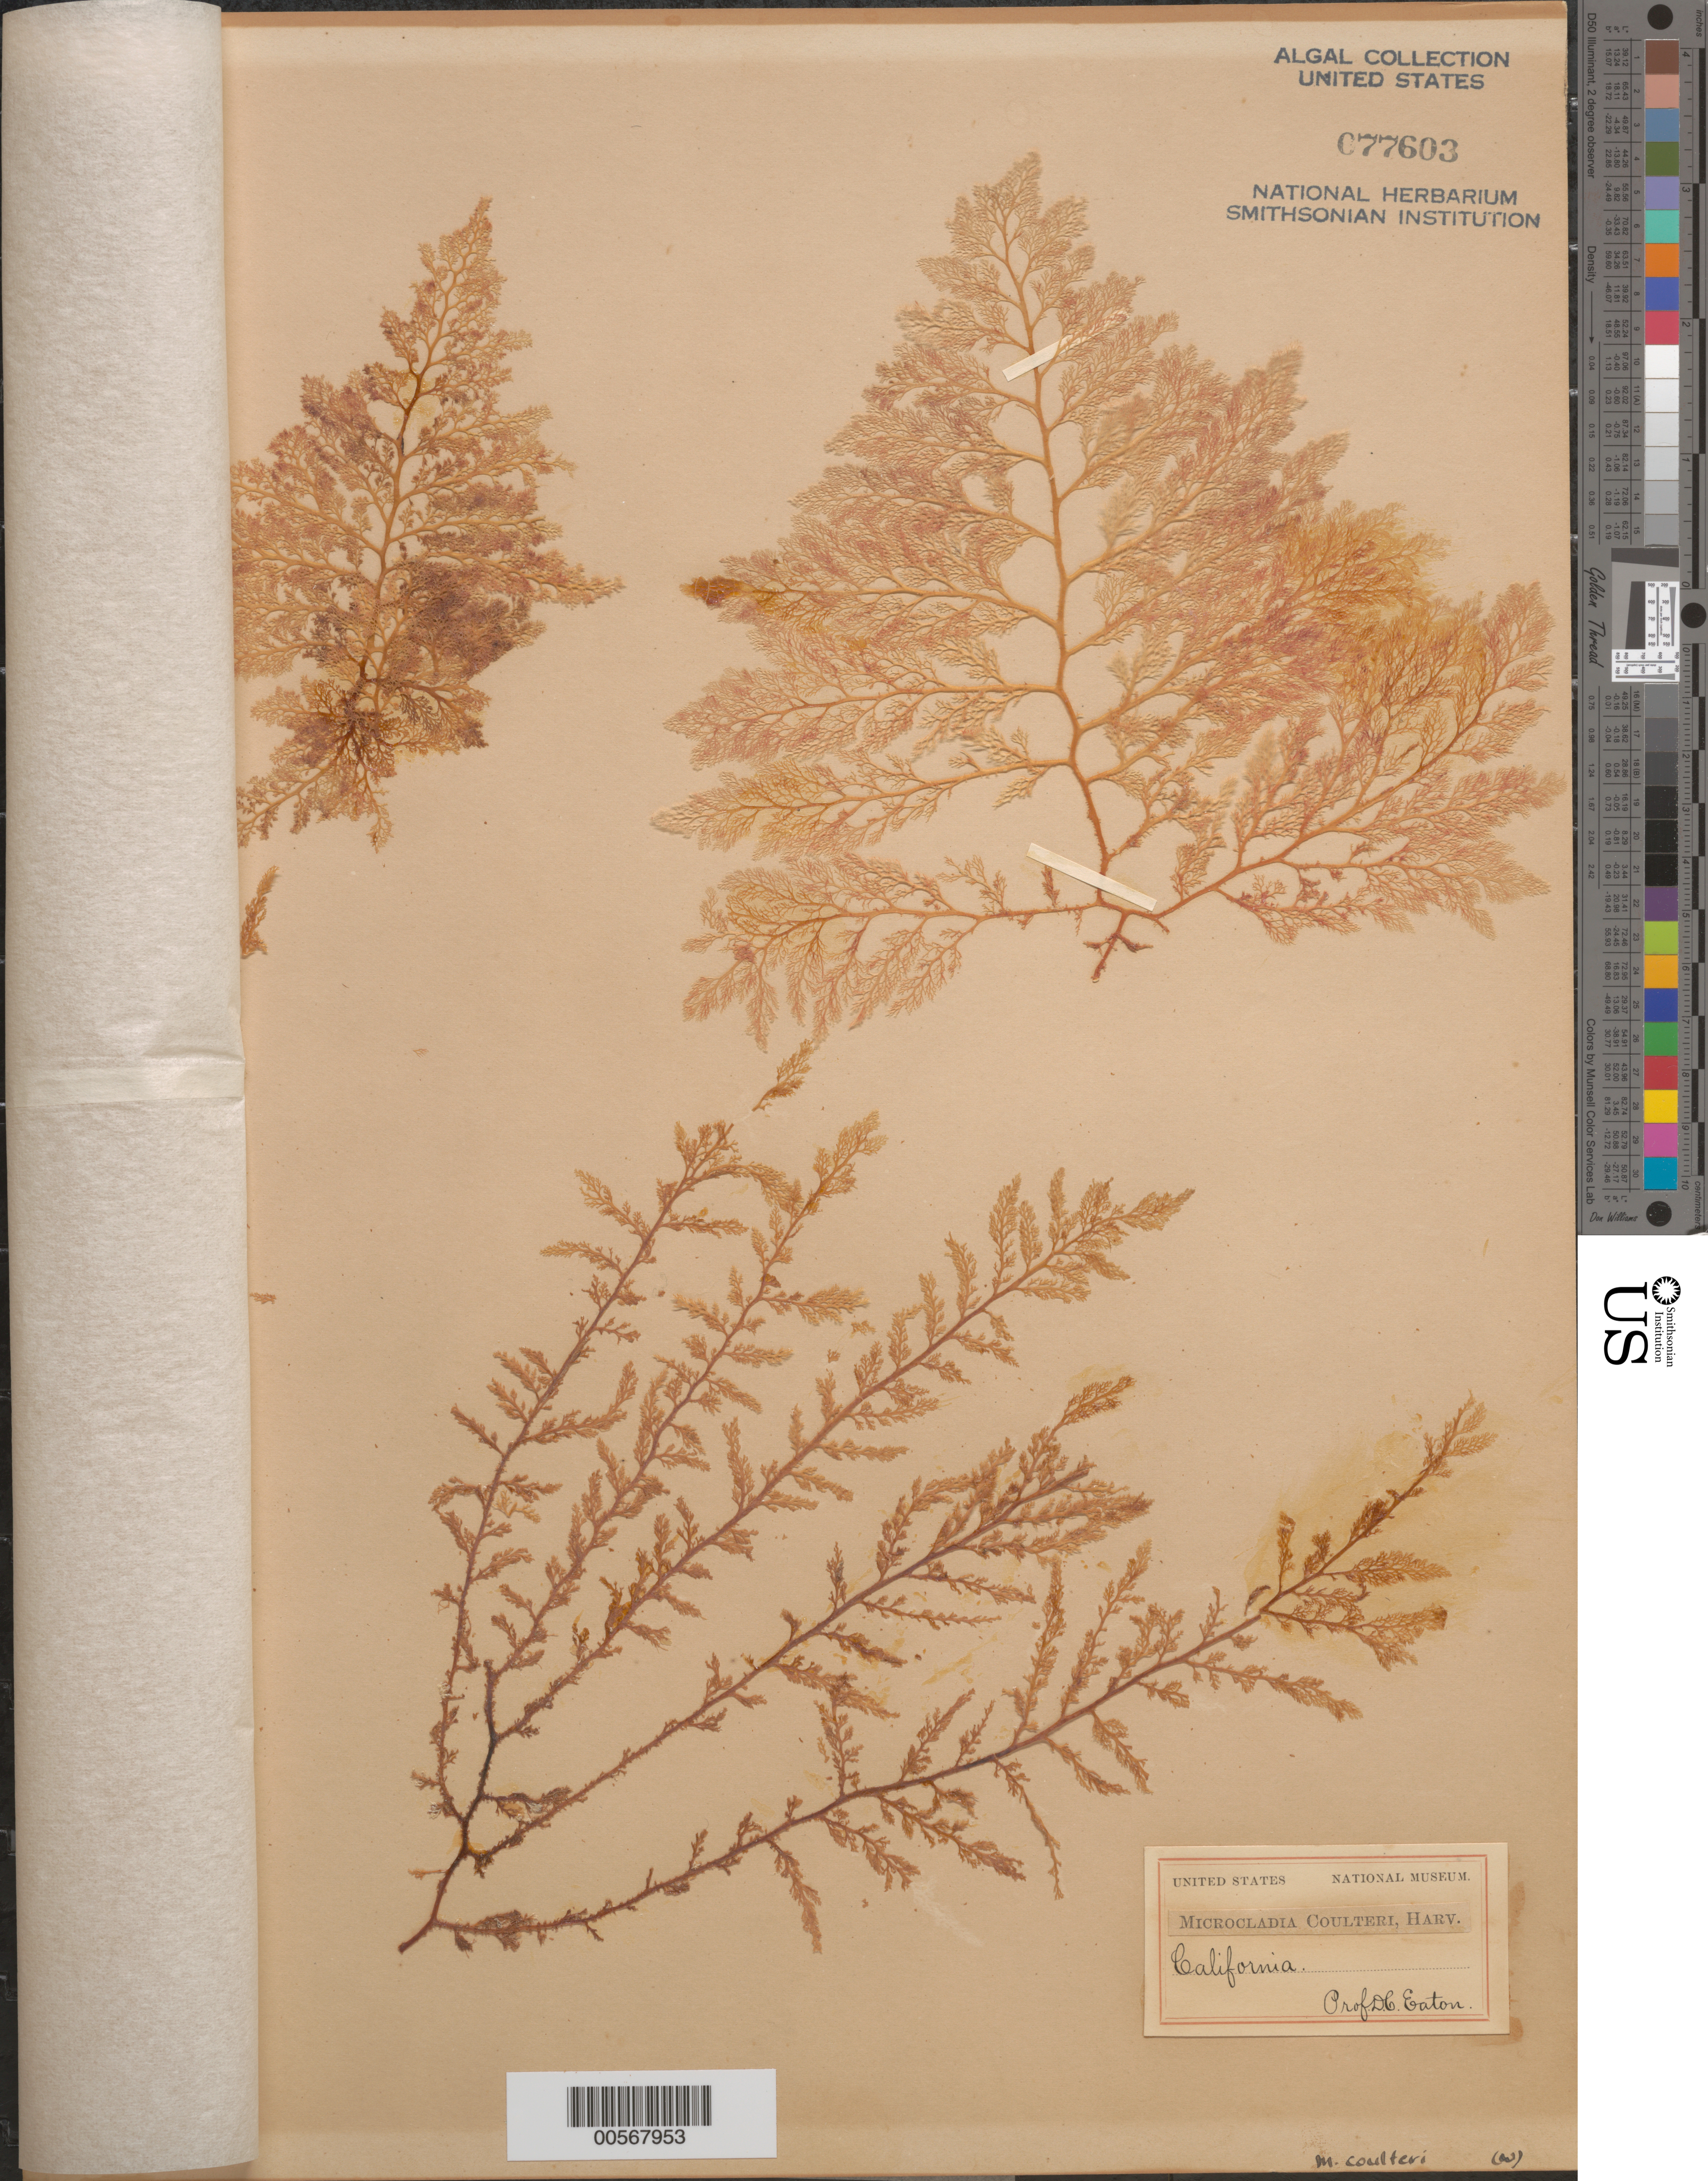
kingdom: Plantae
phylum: Rhodophyta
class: Florideophyceae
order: Ceramiales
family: Ceramiaceae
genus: Microcladia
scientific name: Microcladia coulteri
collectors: D. C. Eaton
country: United States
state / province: California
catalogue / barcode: US 77603